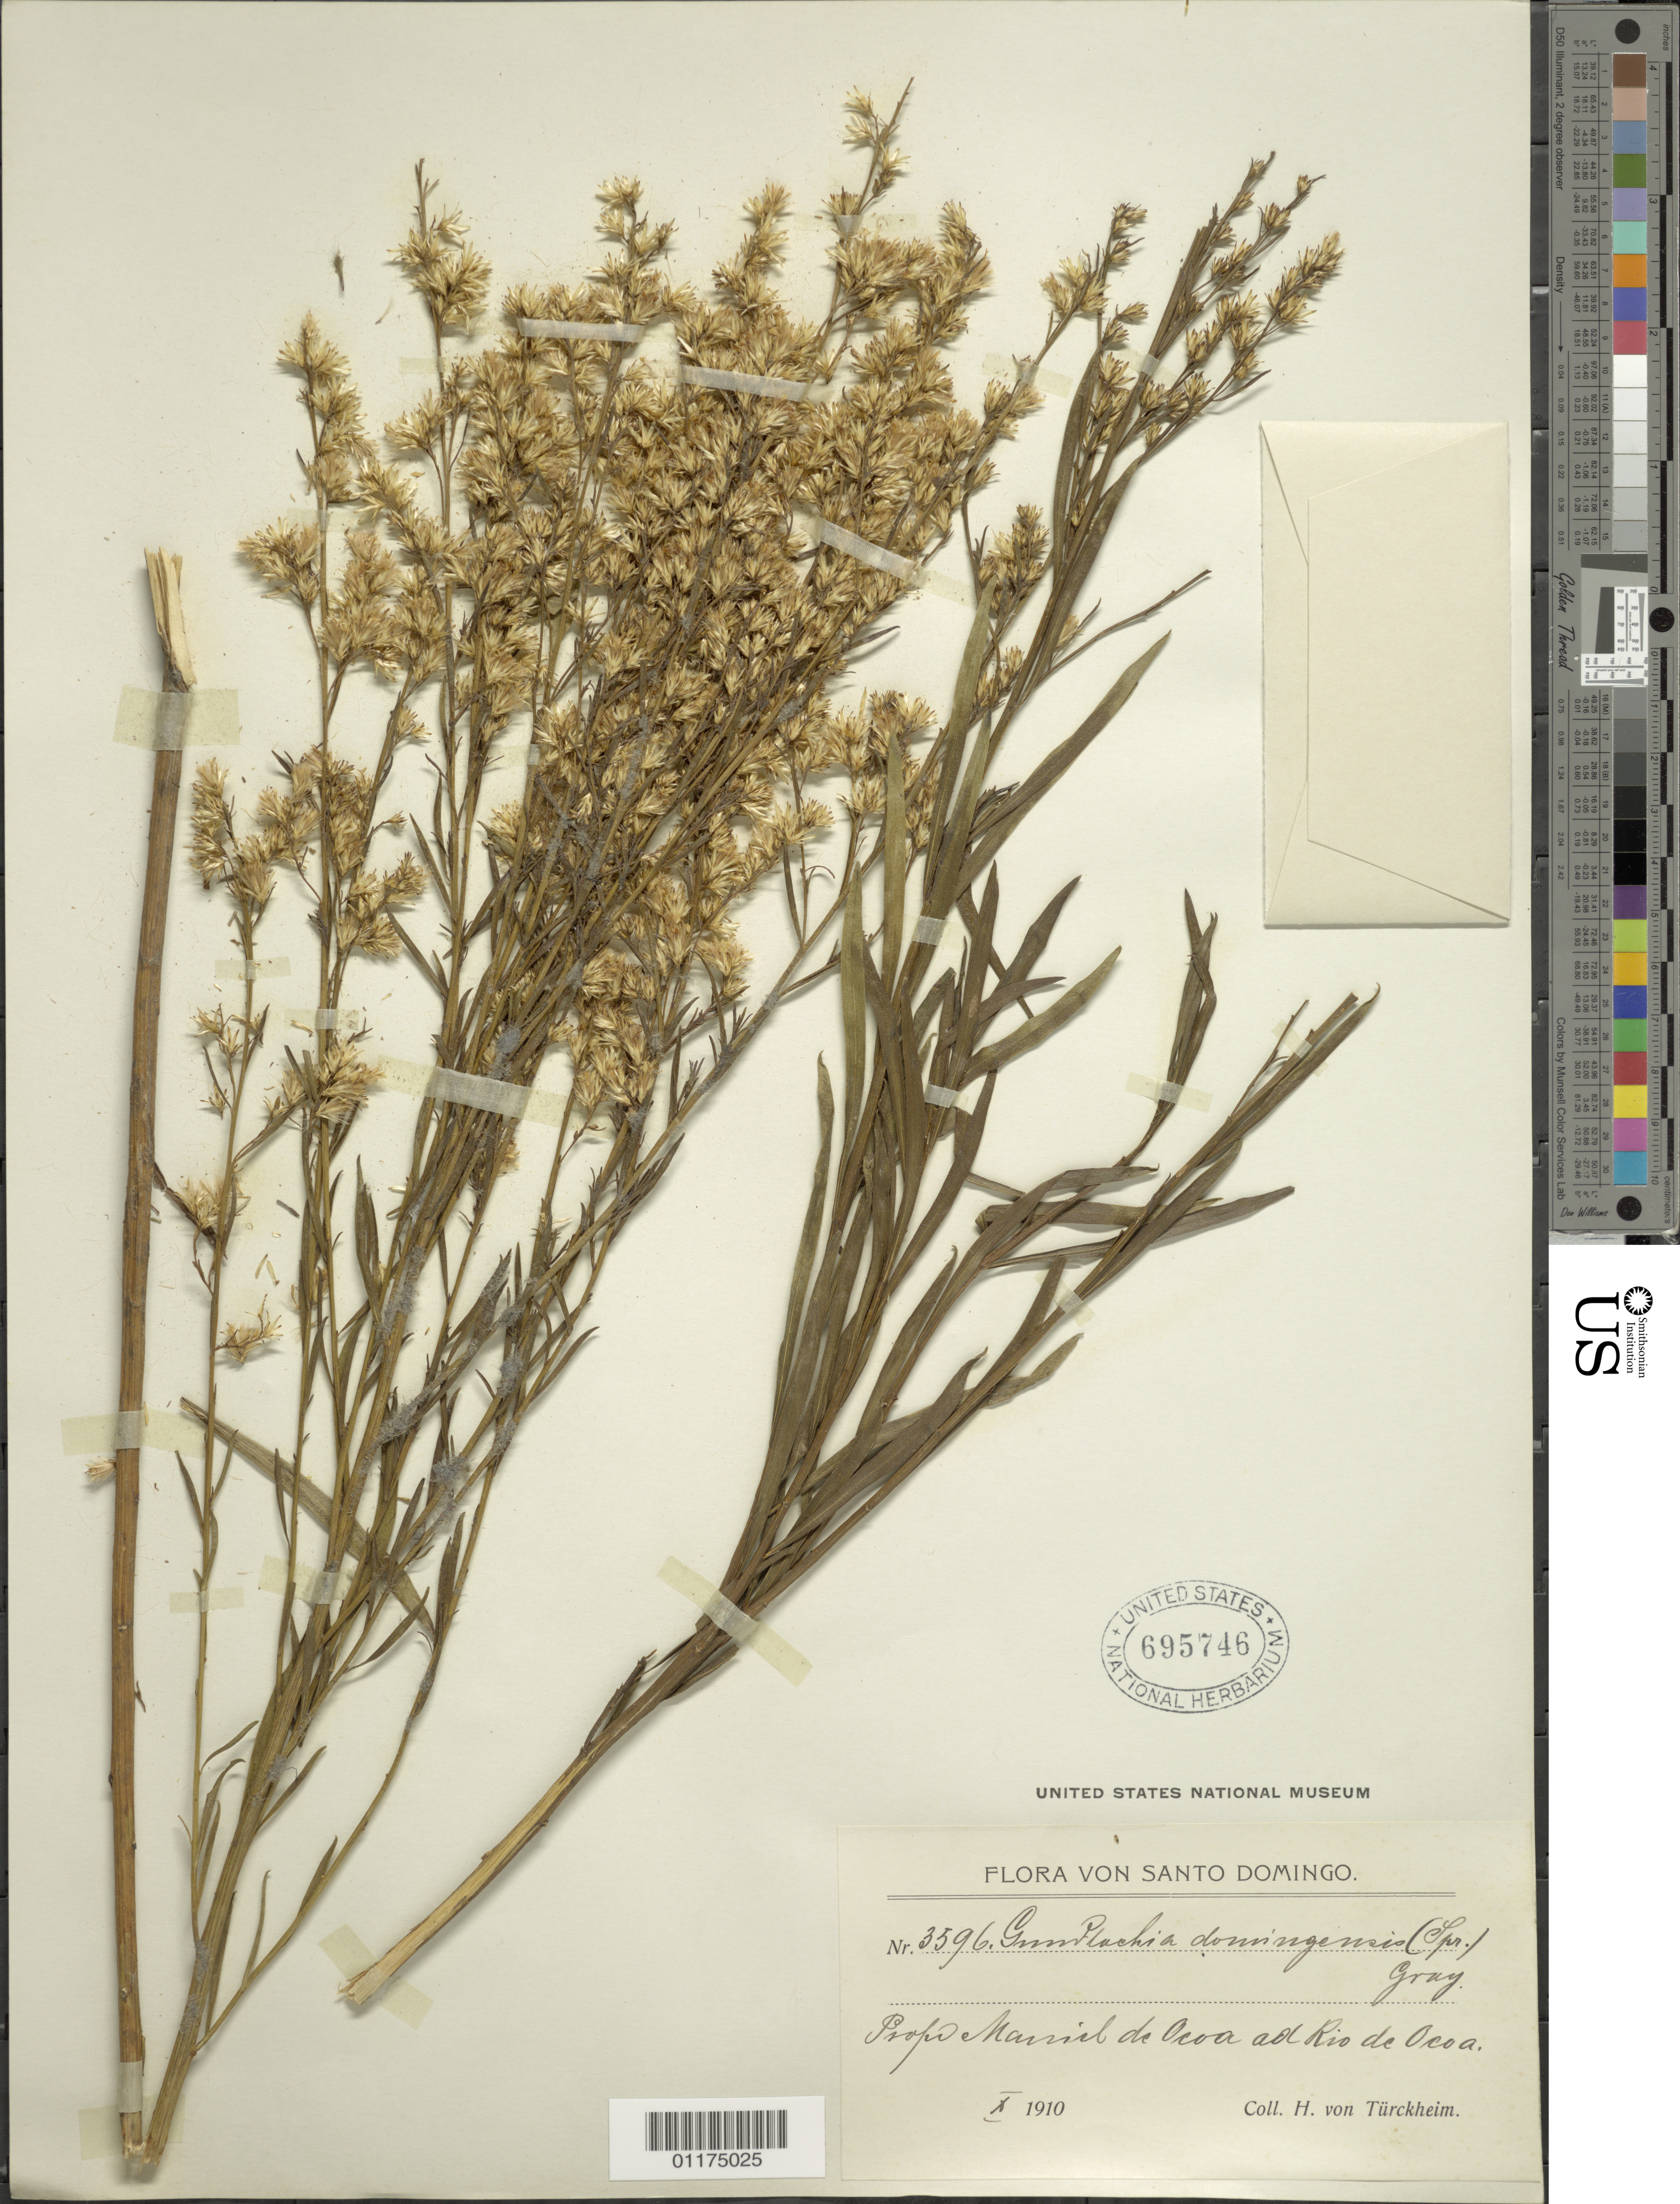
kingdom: Plantae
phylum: Tracheophyta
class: Magnoliopsida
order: Asterales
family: Asteraceae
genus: Gundlachia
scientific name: Gundlachia domingensis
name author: (Spreng.) A. Gray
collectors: H. von Türckheim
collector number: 3596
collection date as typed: Oct 1910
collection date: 1910-10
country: Dominican Republic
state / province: Santo Domingo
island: Hispaniola I.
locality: Rio de Ocoa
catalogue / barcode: US 695746